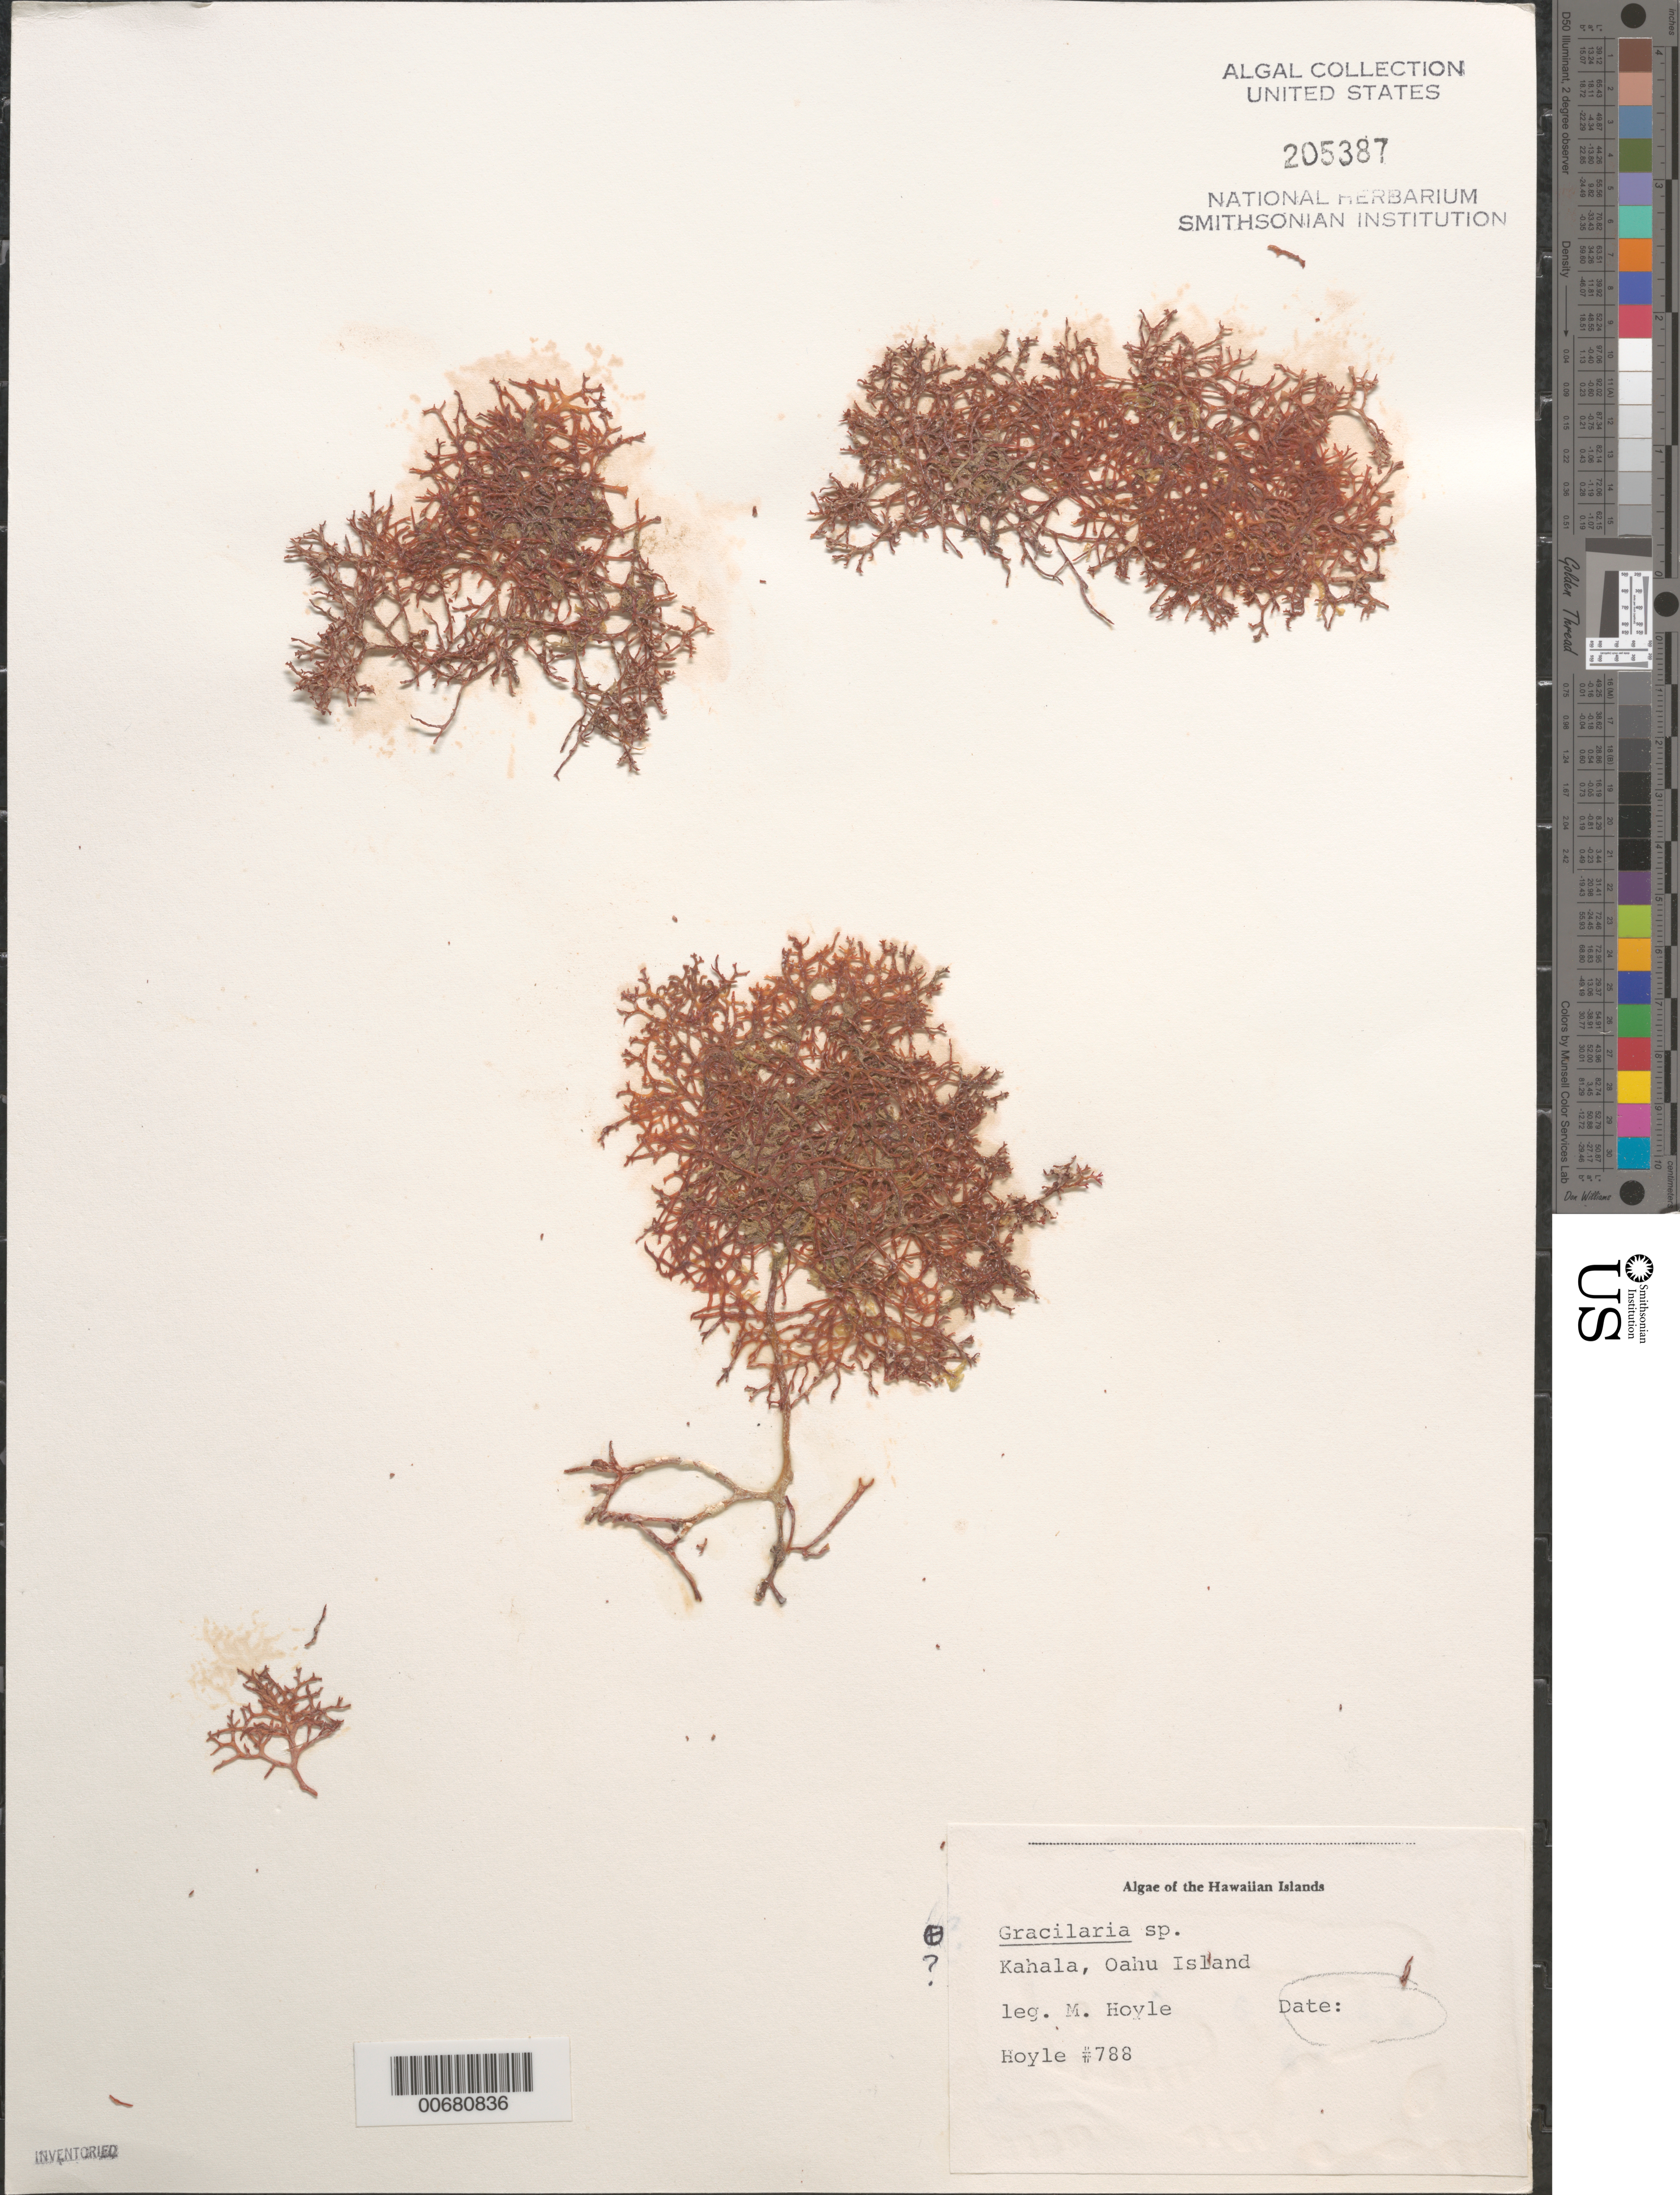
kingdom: Plantae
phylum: Rhodophyta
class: Florideophyceae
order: Gracilariales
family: Gracilariaceae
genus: Gracilaria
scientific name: Gracilaria sp.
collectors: M. Hoyle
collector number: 788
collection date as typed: no date given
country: United States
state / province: Hawaii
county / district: Honolulu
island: Oahu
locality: Kahala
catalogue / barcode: US 205387